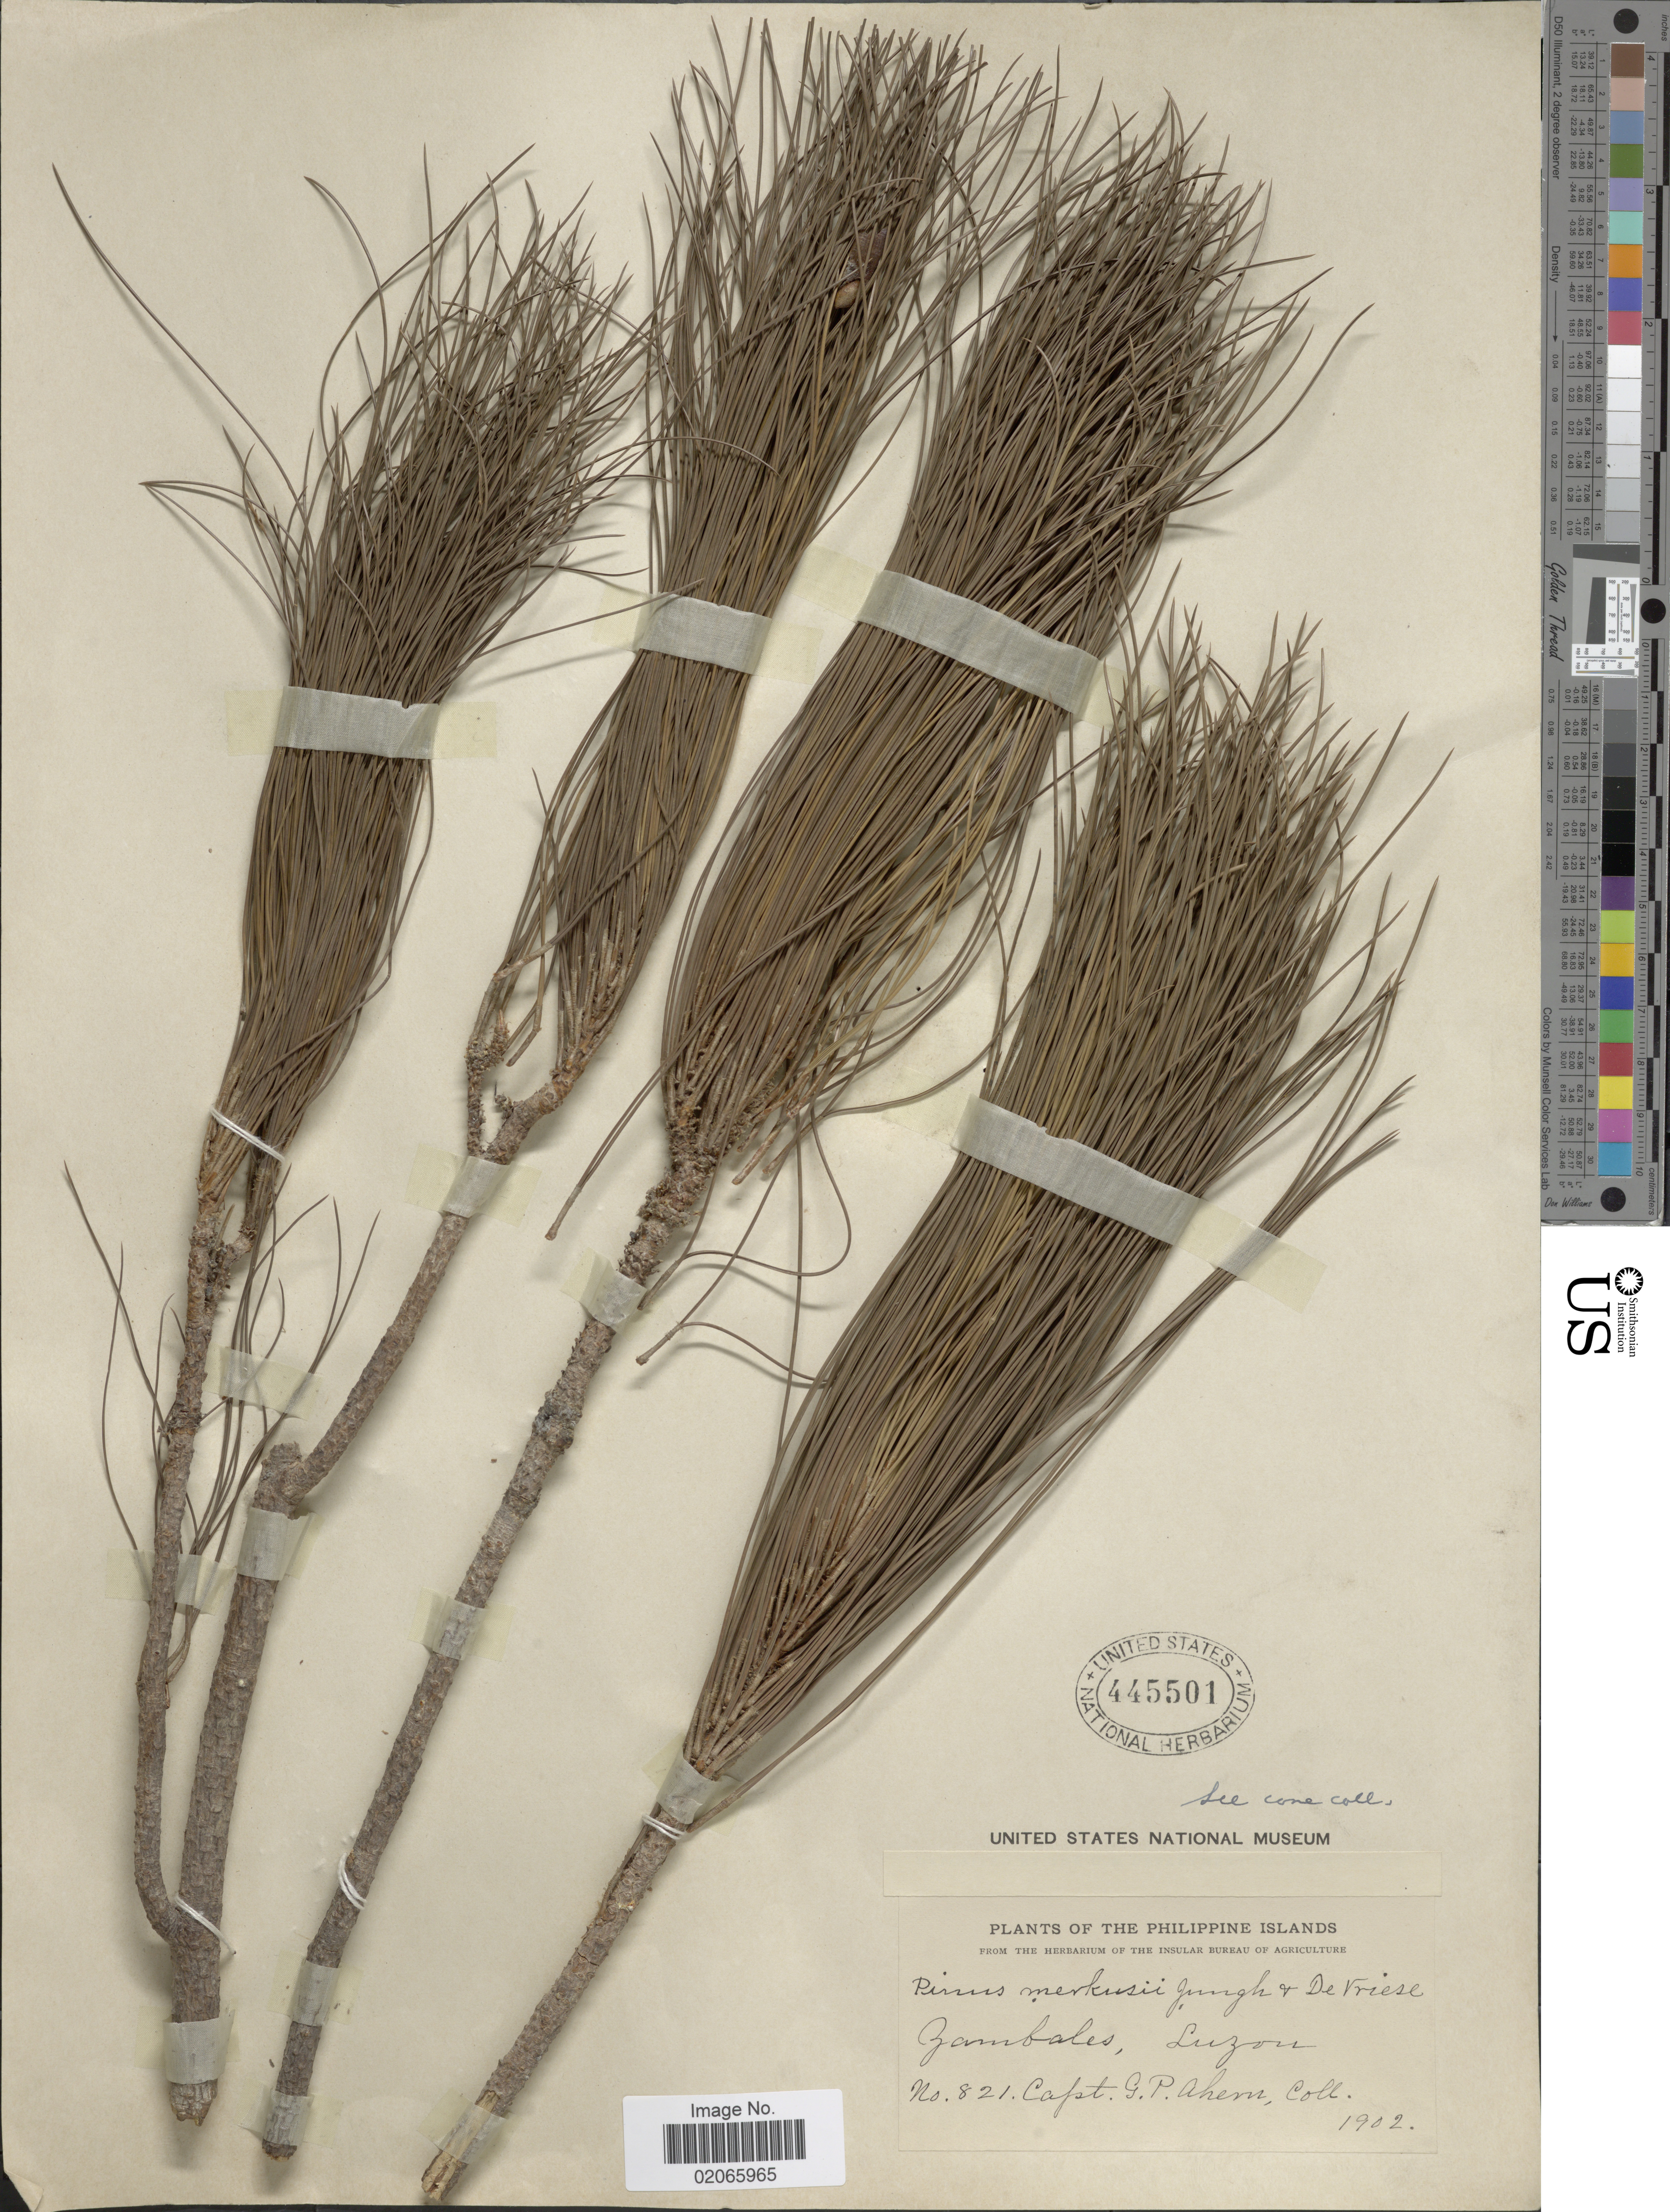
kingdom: Plantae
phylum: Tracheophyta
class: Pinopsida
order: Pinales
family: Pinaceae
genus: Pinus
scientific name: Pinus merkusii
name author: Jungh. & DeVries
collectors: G. Ahern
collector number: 821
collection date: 1902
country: Philippines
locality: The Philippine Islands. Zambales, Luzon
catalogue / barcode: US 445501